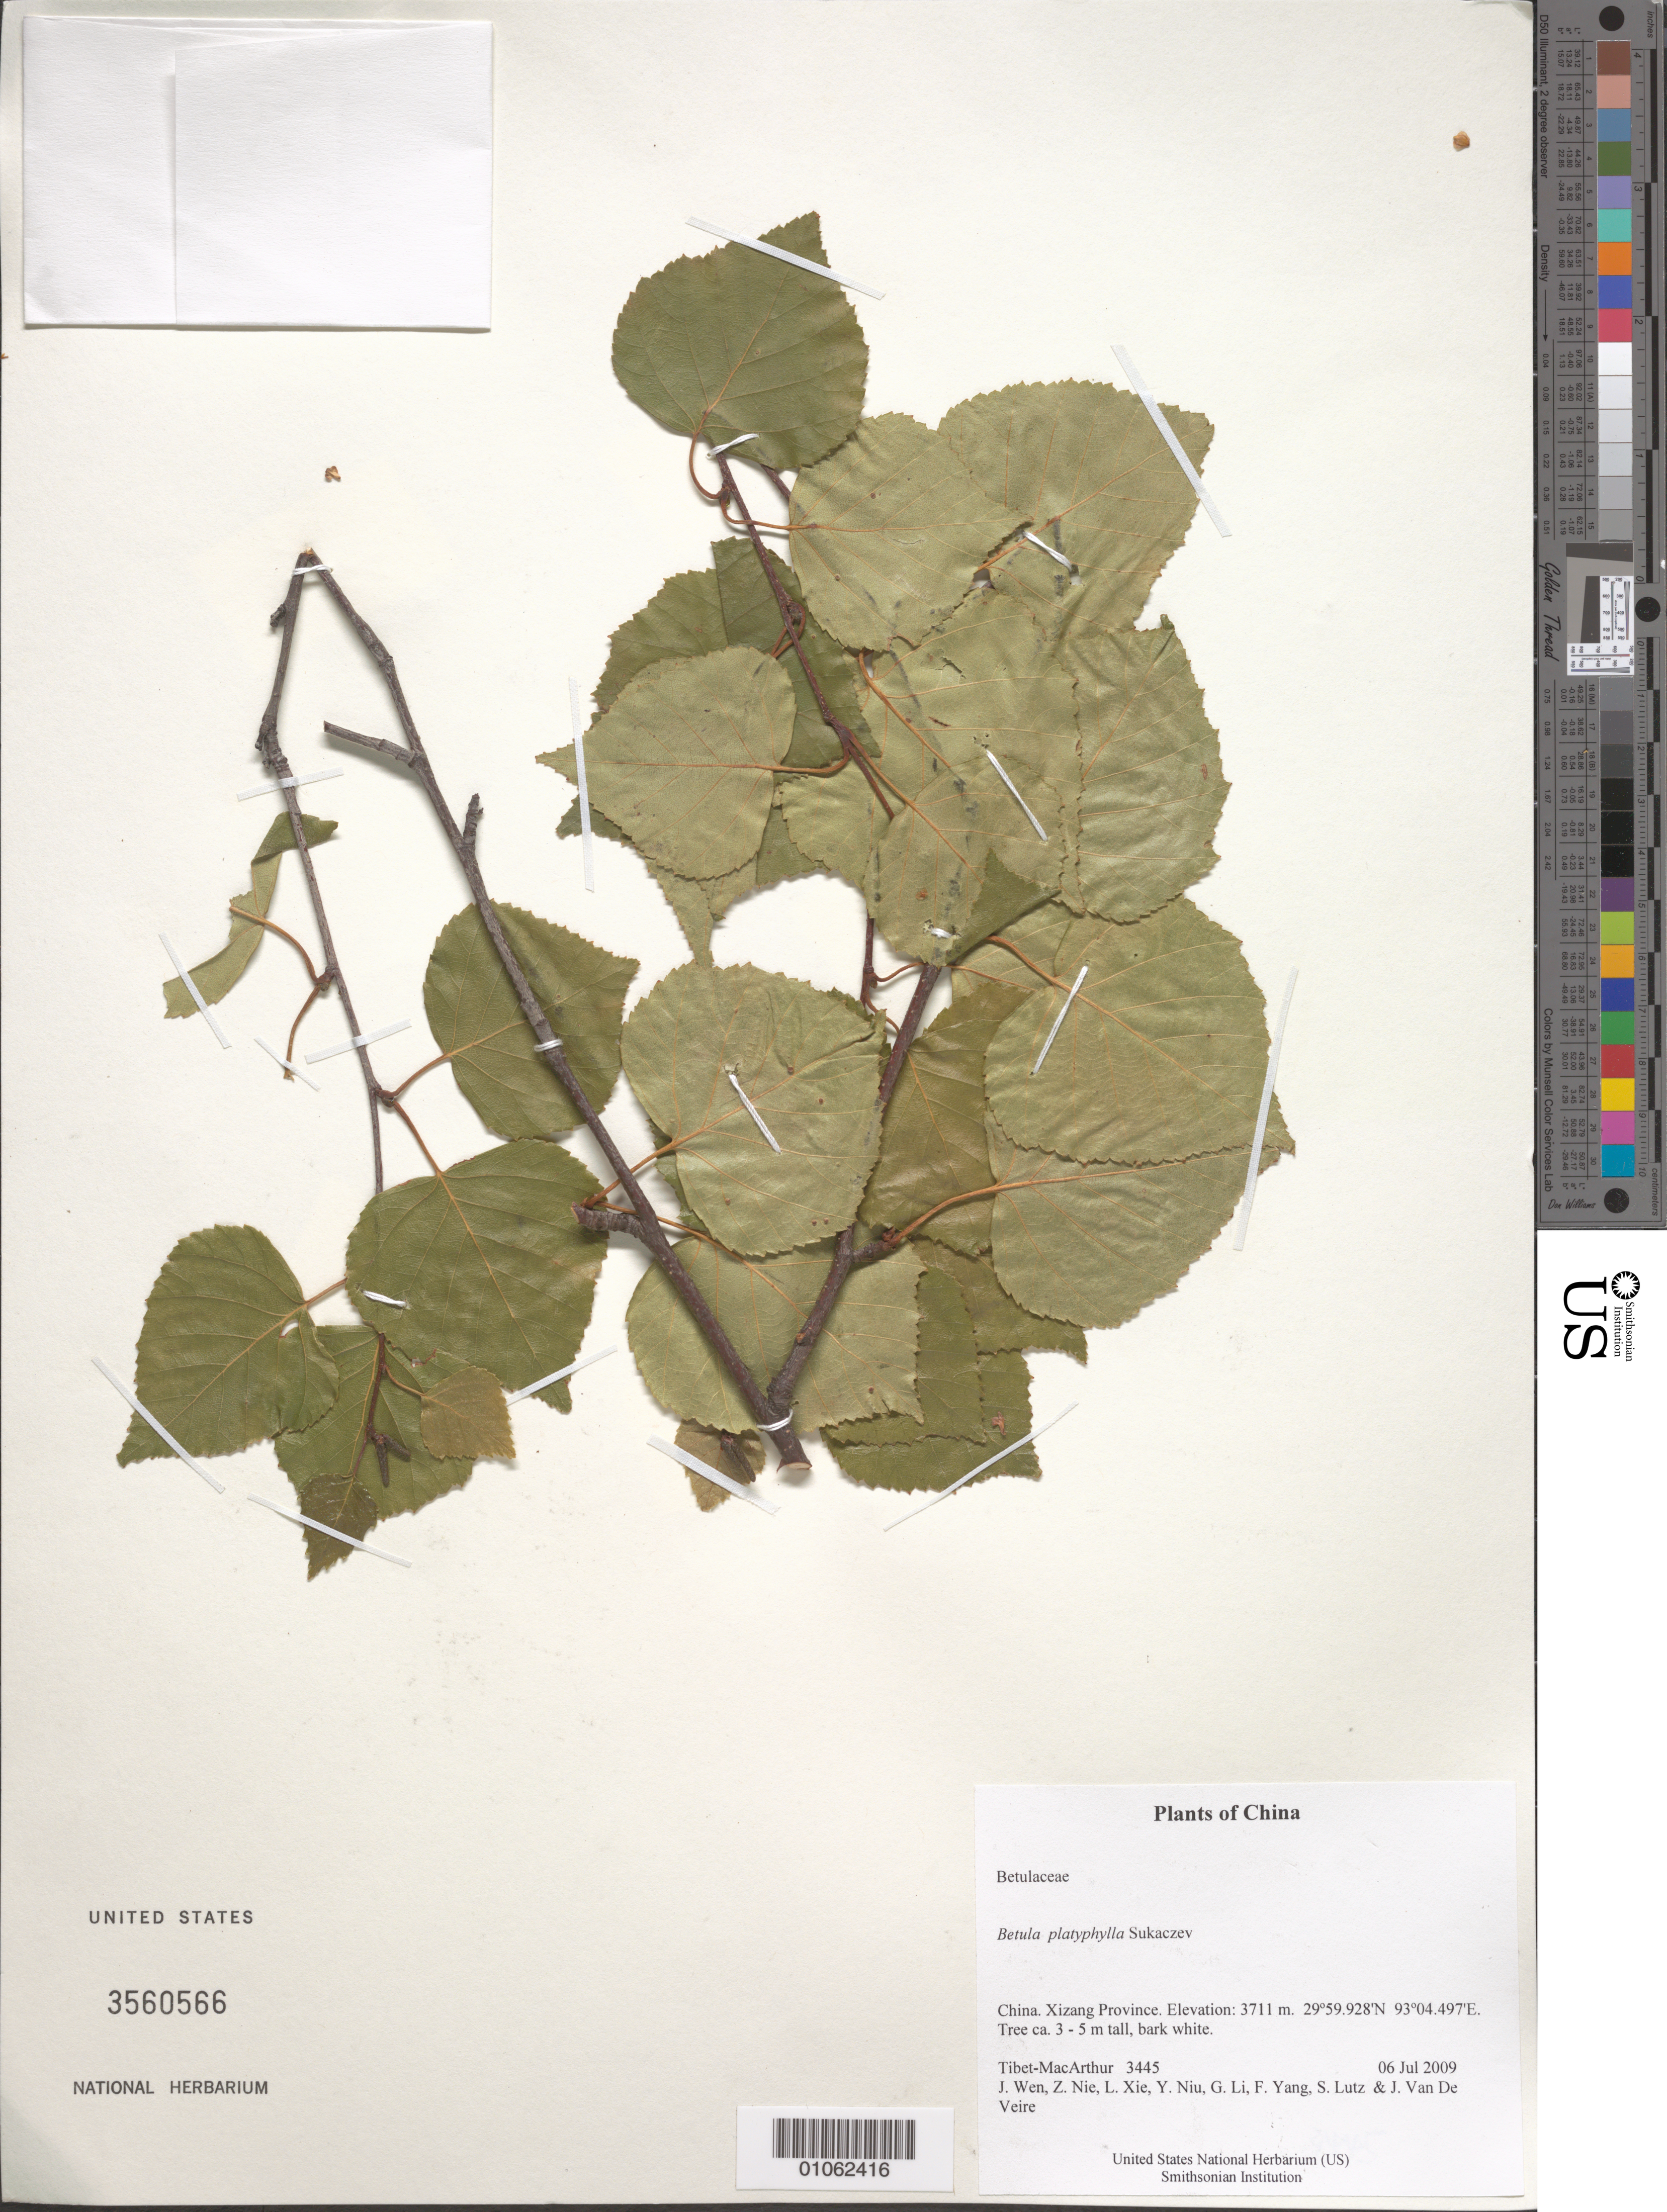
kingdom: Plantae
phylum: Tracheophyta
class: Magnoliopsida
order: Fagales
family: Betulaceae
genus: Betula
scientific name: Betula platyphylla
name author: Sukaczev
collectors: Tibet-MacArthur, J. Wen, Z. Nie, L. Xie, Y. Niu, G. Li, F. Yang, S. Lutz & J. Van De Veire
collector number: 3445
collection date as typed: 06 Jul 2009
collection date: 2009-07-06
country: China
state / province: Xizang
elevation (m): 3711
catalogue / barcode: US 3560566